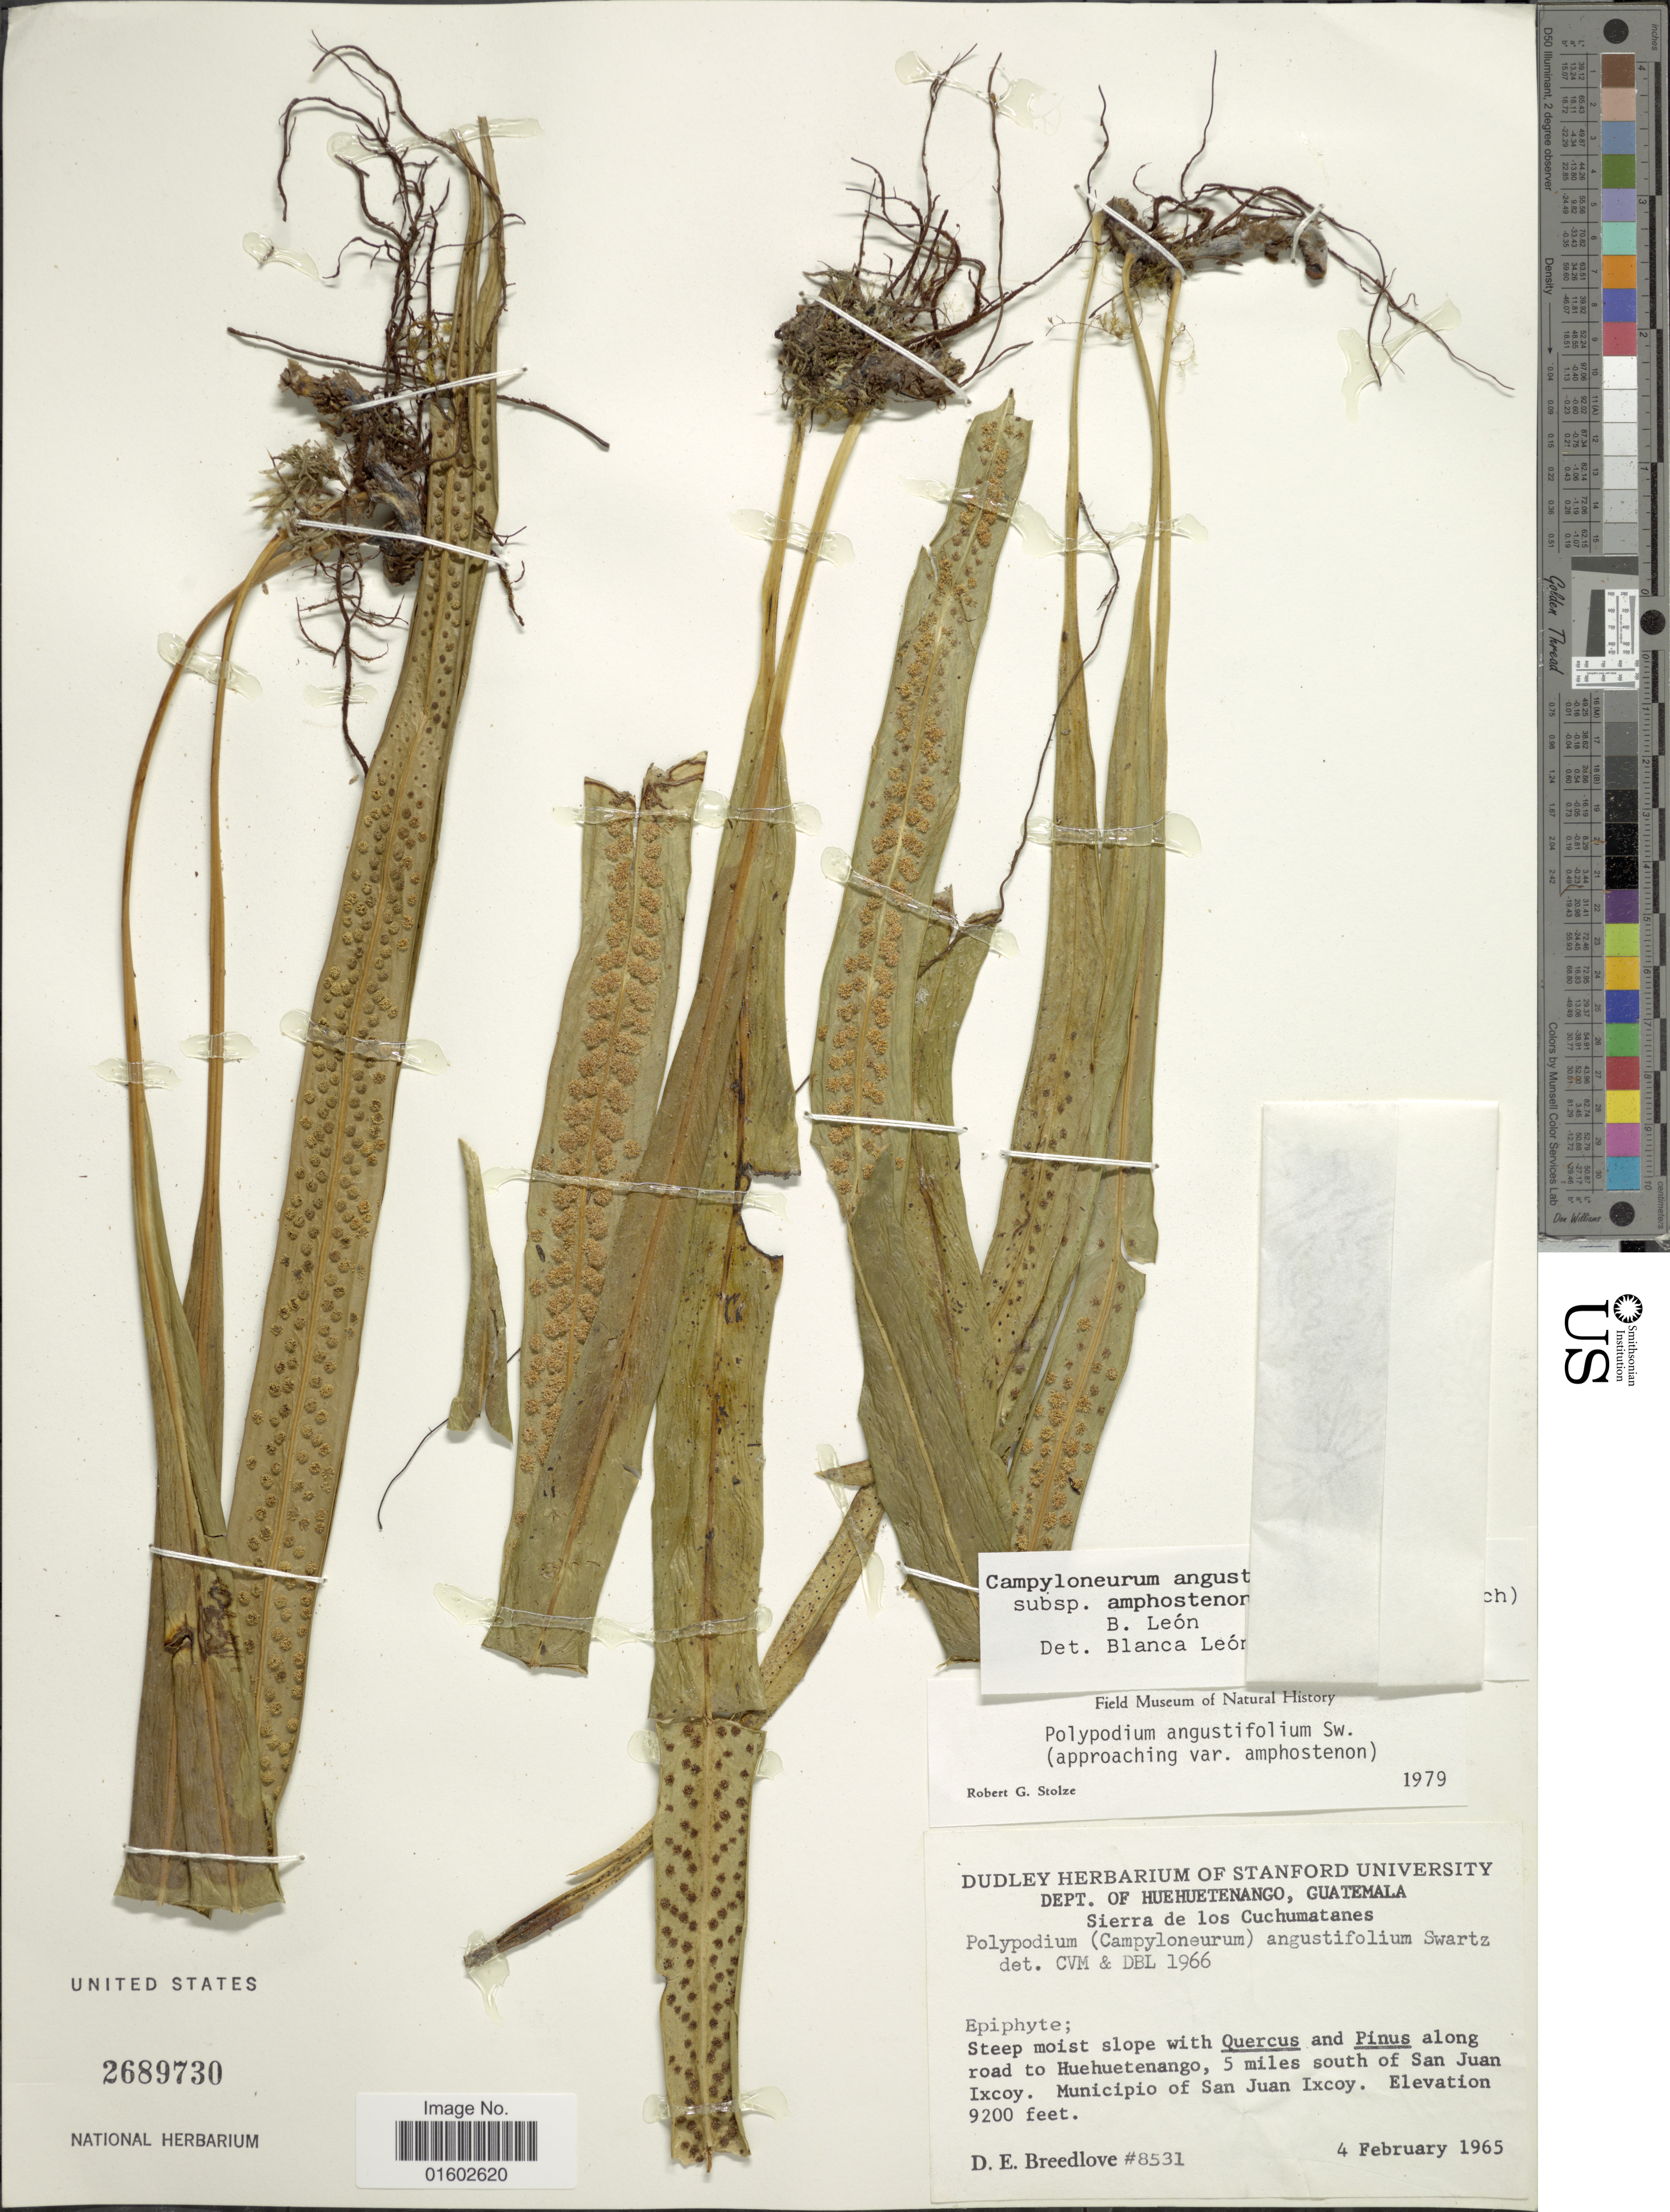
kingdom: Plantae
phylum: Tracheophyta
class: Polypodiopsida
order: Polypodiales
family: Polypodiaceae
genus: Campyloneurum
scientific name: Campyloneurum amphostenon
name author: (Kunze ex Klotzsch) Fée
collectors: D. E. Breedlove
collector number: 8531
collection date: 1965-02-05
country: Guatemala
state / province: Huehuetenango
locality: Dept. of Huehuetenango, along road to Huehuetenango, 5 miles south of San Juan Ixcoy, Municipio of San Juan Ixcoy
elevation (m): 2804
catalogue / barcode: US 2689730